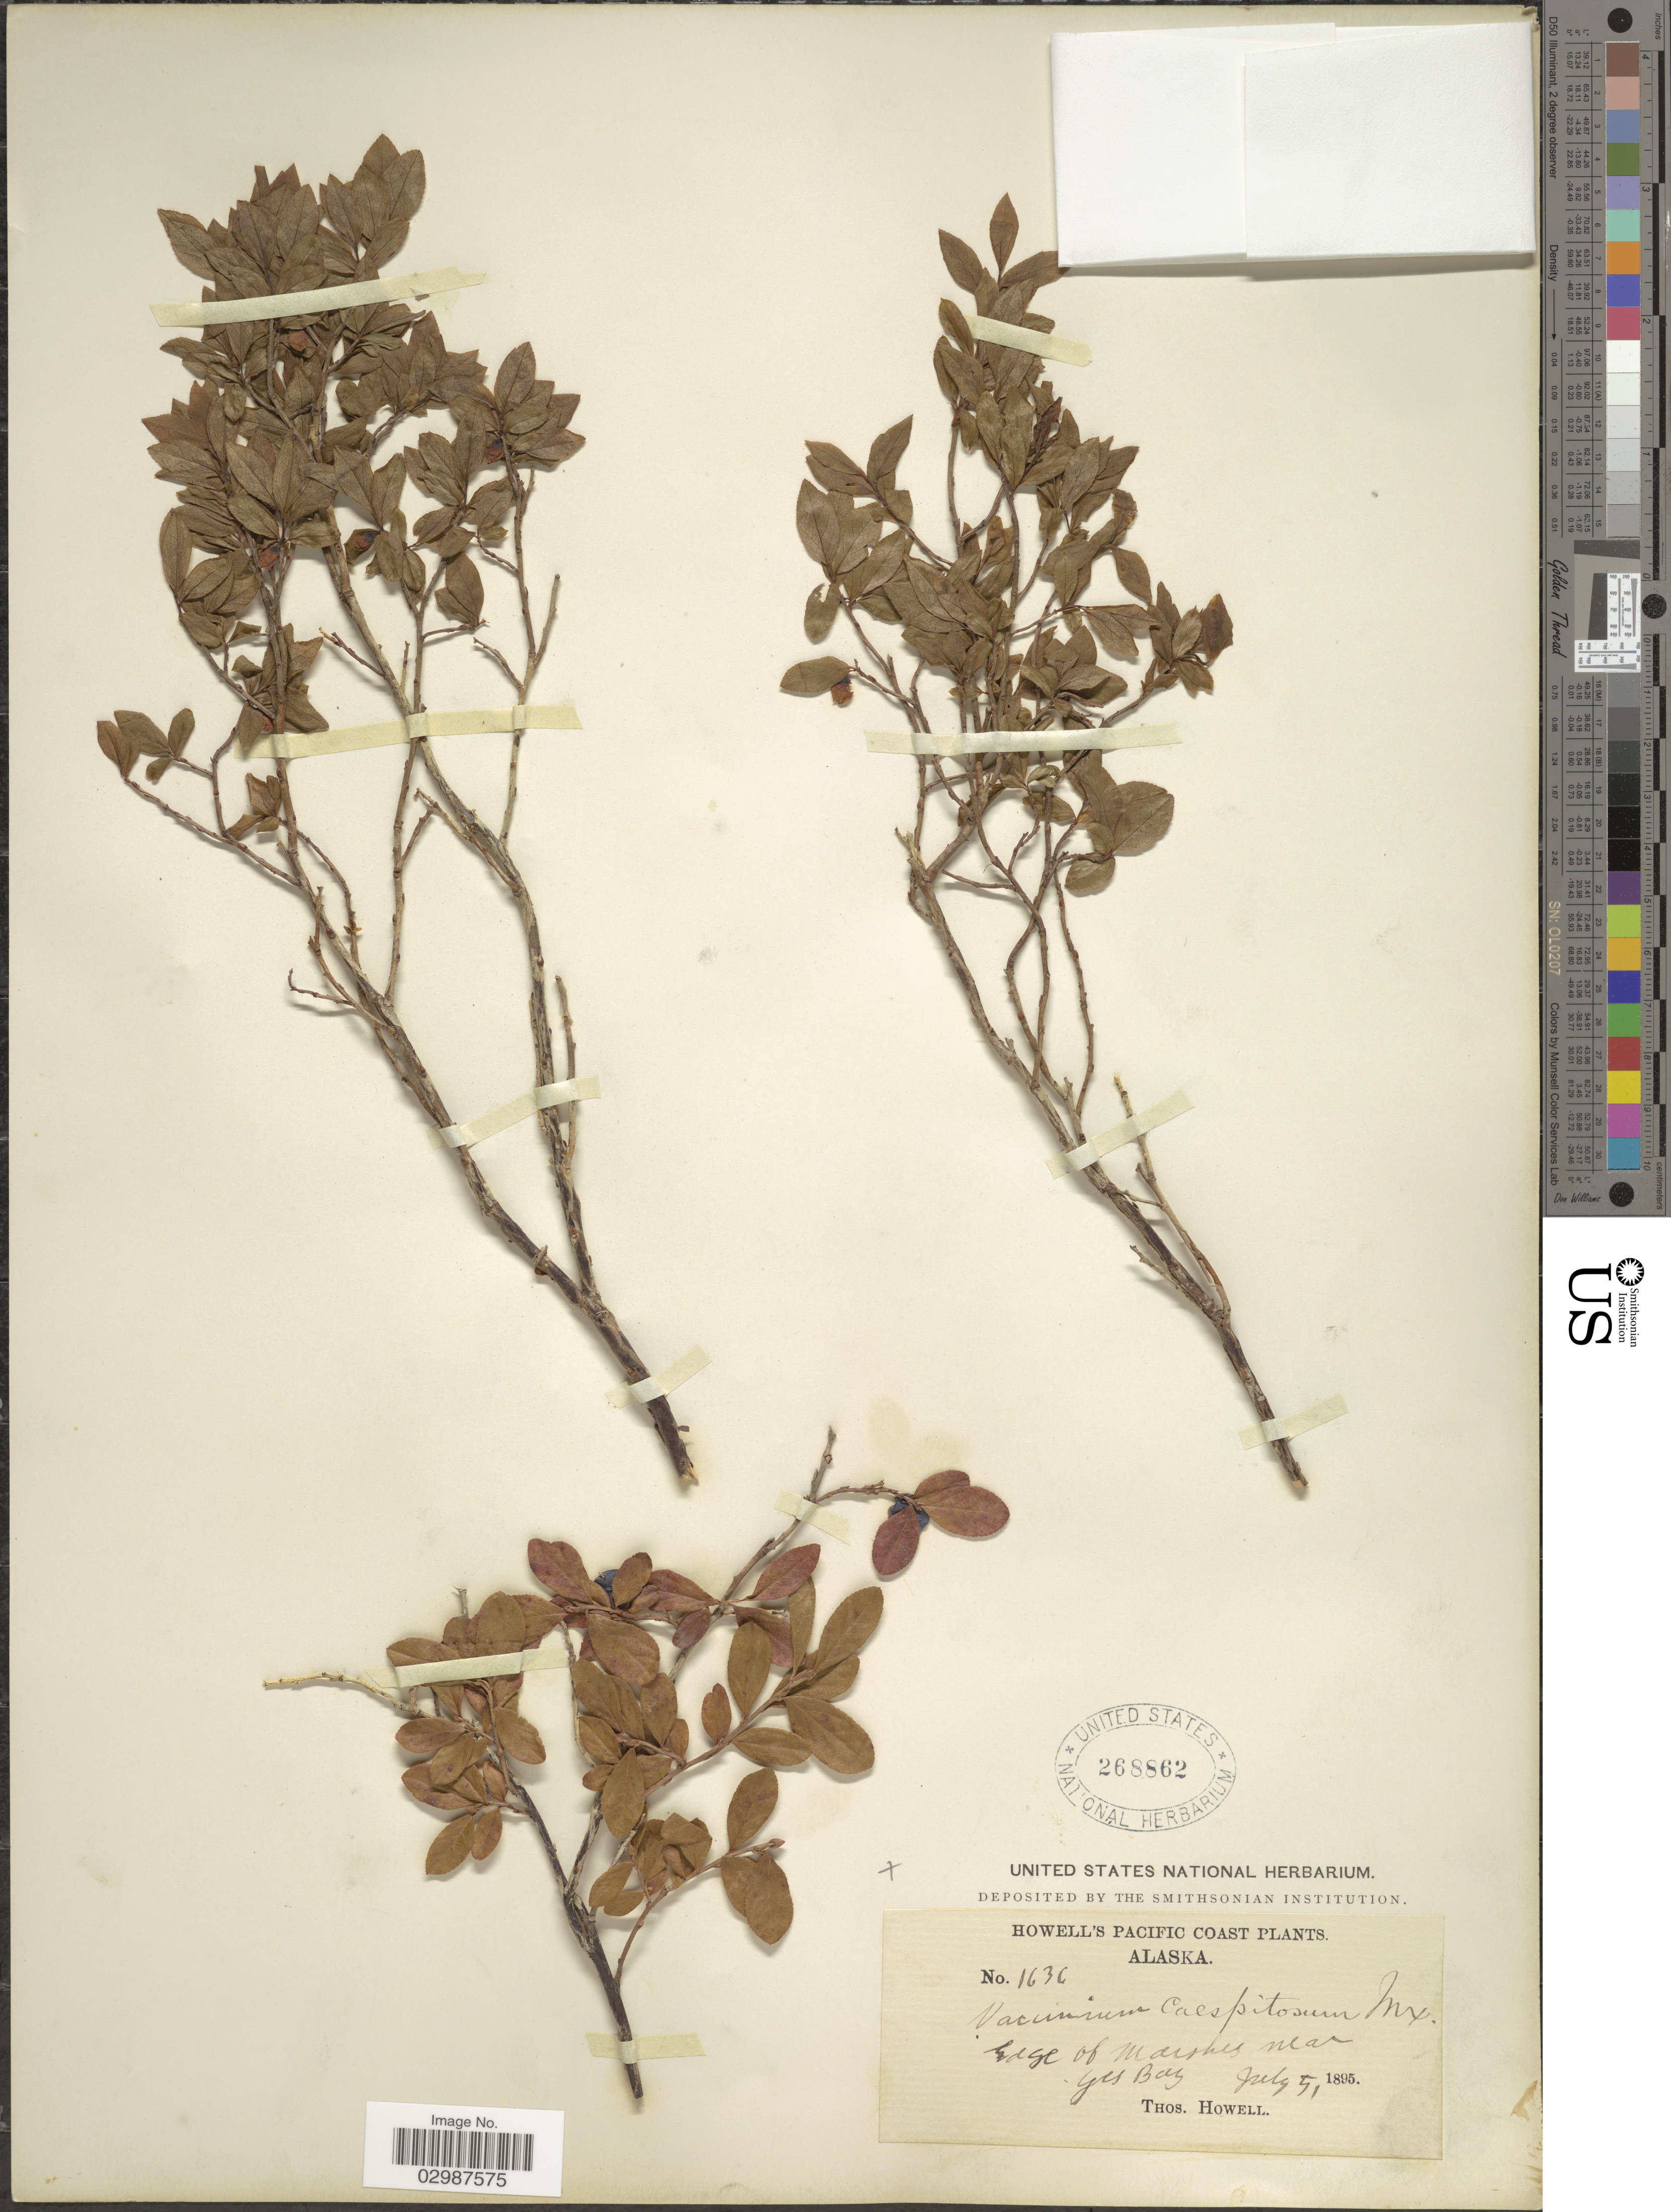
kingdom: Plantae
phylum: Tracheophyta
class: Magnoliopsida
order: Ericales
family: Ericaceae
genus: Vaccinium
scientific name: Vaccinium caespitosum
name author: Michx.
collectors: T. Howell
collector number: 1636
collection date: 1895-07-05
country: United States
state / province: Alaska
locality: Pacific Coast. Edge of marshes near Yes Bay.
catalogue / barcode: US 268862